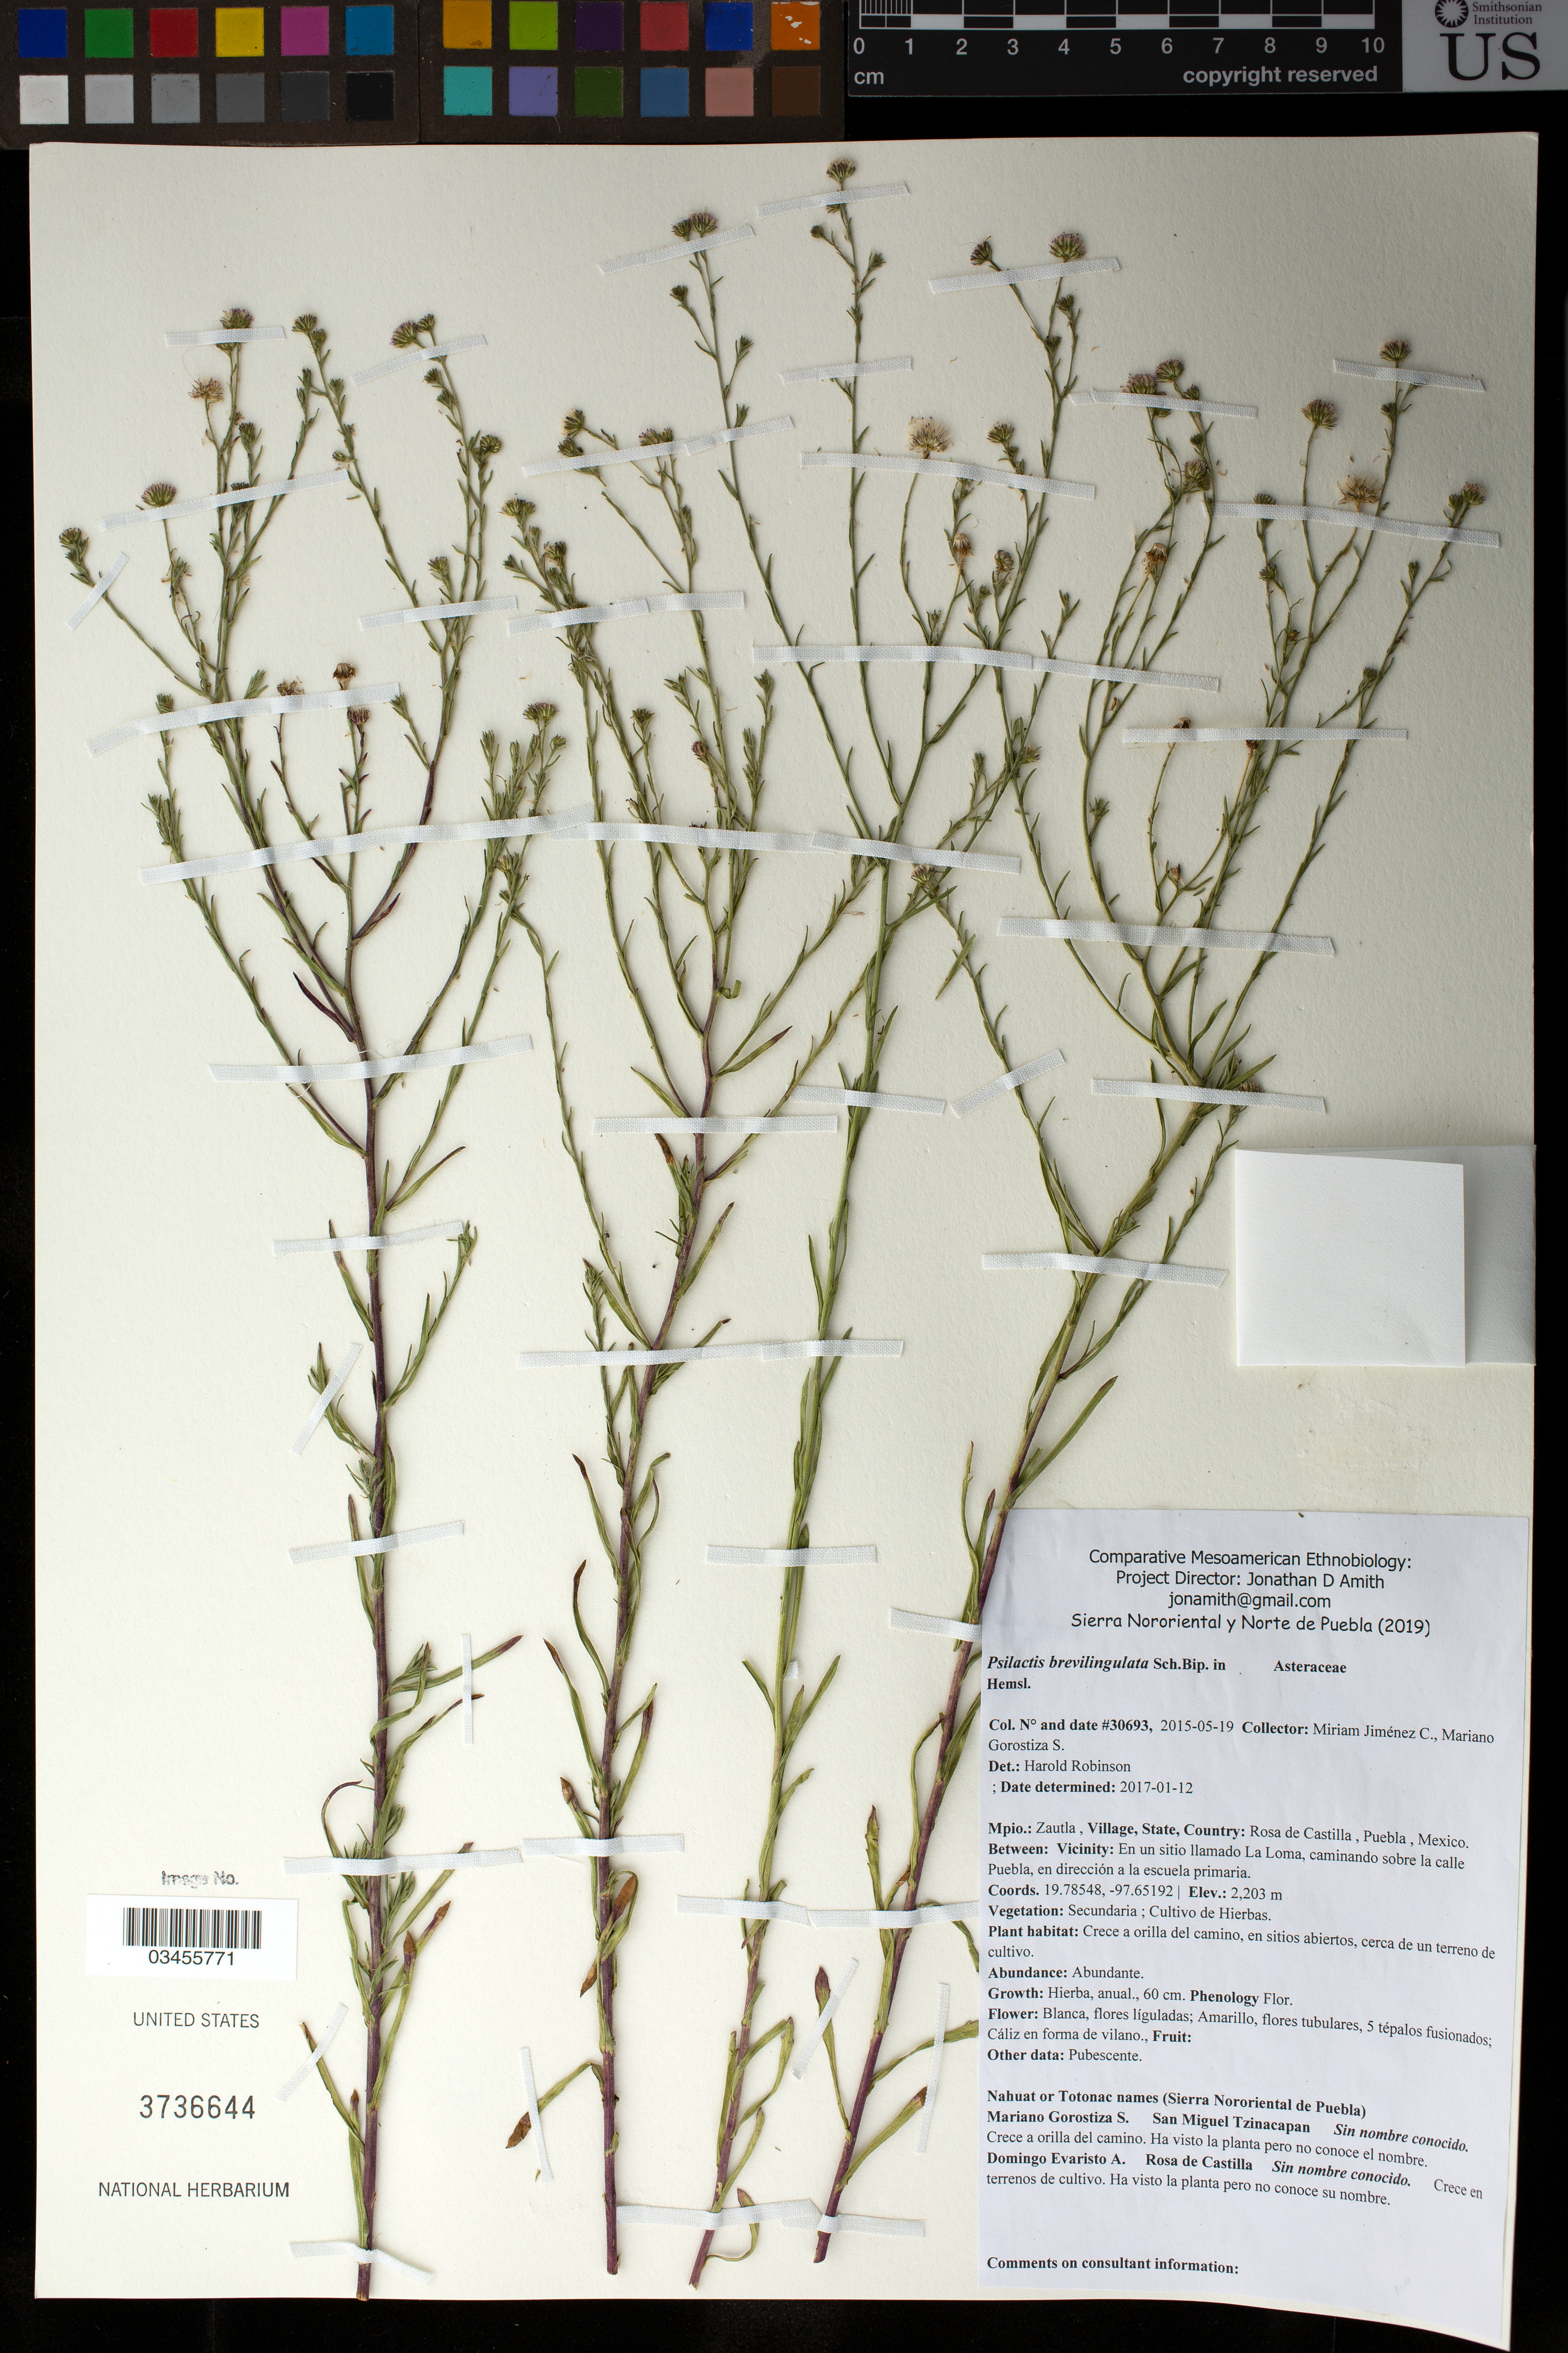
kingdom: Plantae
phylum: Tracheophyta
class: Magnoliopsida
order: Asterales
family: Asteraceae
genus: Psilactis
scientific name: Psilactis brevilingulata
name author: Sch. Bip. ex Hemsl.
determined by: Robinson, Harold E., (US)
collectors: M. Jiménez Chimil & M. Gorostiza S.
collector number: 30693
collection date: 2015-05-19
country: México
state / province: Puebla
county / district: Zautla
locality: PUEBLO: Rosa de Castilla; LOCALIDAD EXACTA: En un sitio llamado La Loma, caminando sobre la calle Puebla, en dirección a la escuela primaria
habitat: Cultivo de Hierbas | A orilla del camino, en sitios abiertos, cerca de un terreno de cultivo.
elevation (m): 2203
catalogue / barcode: US 3736644